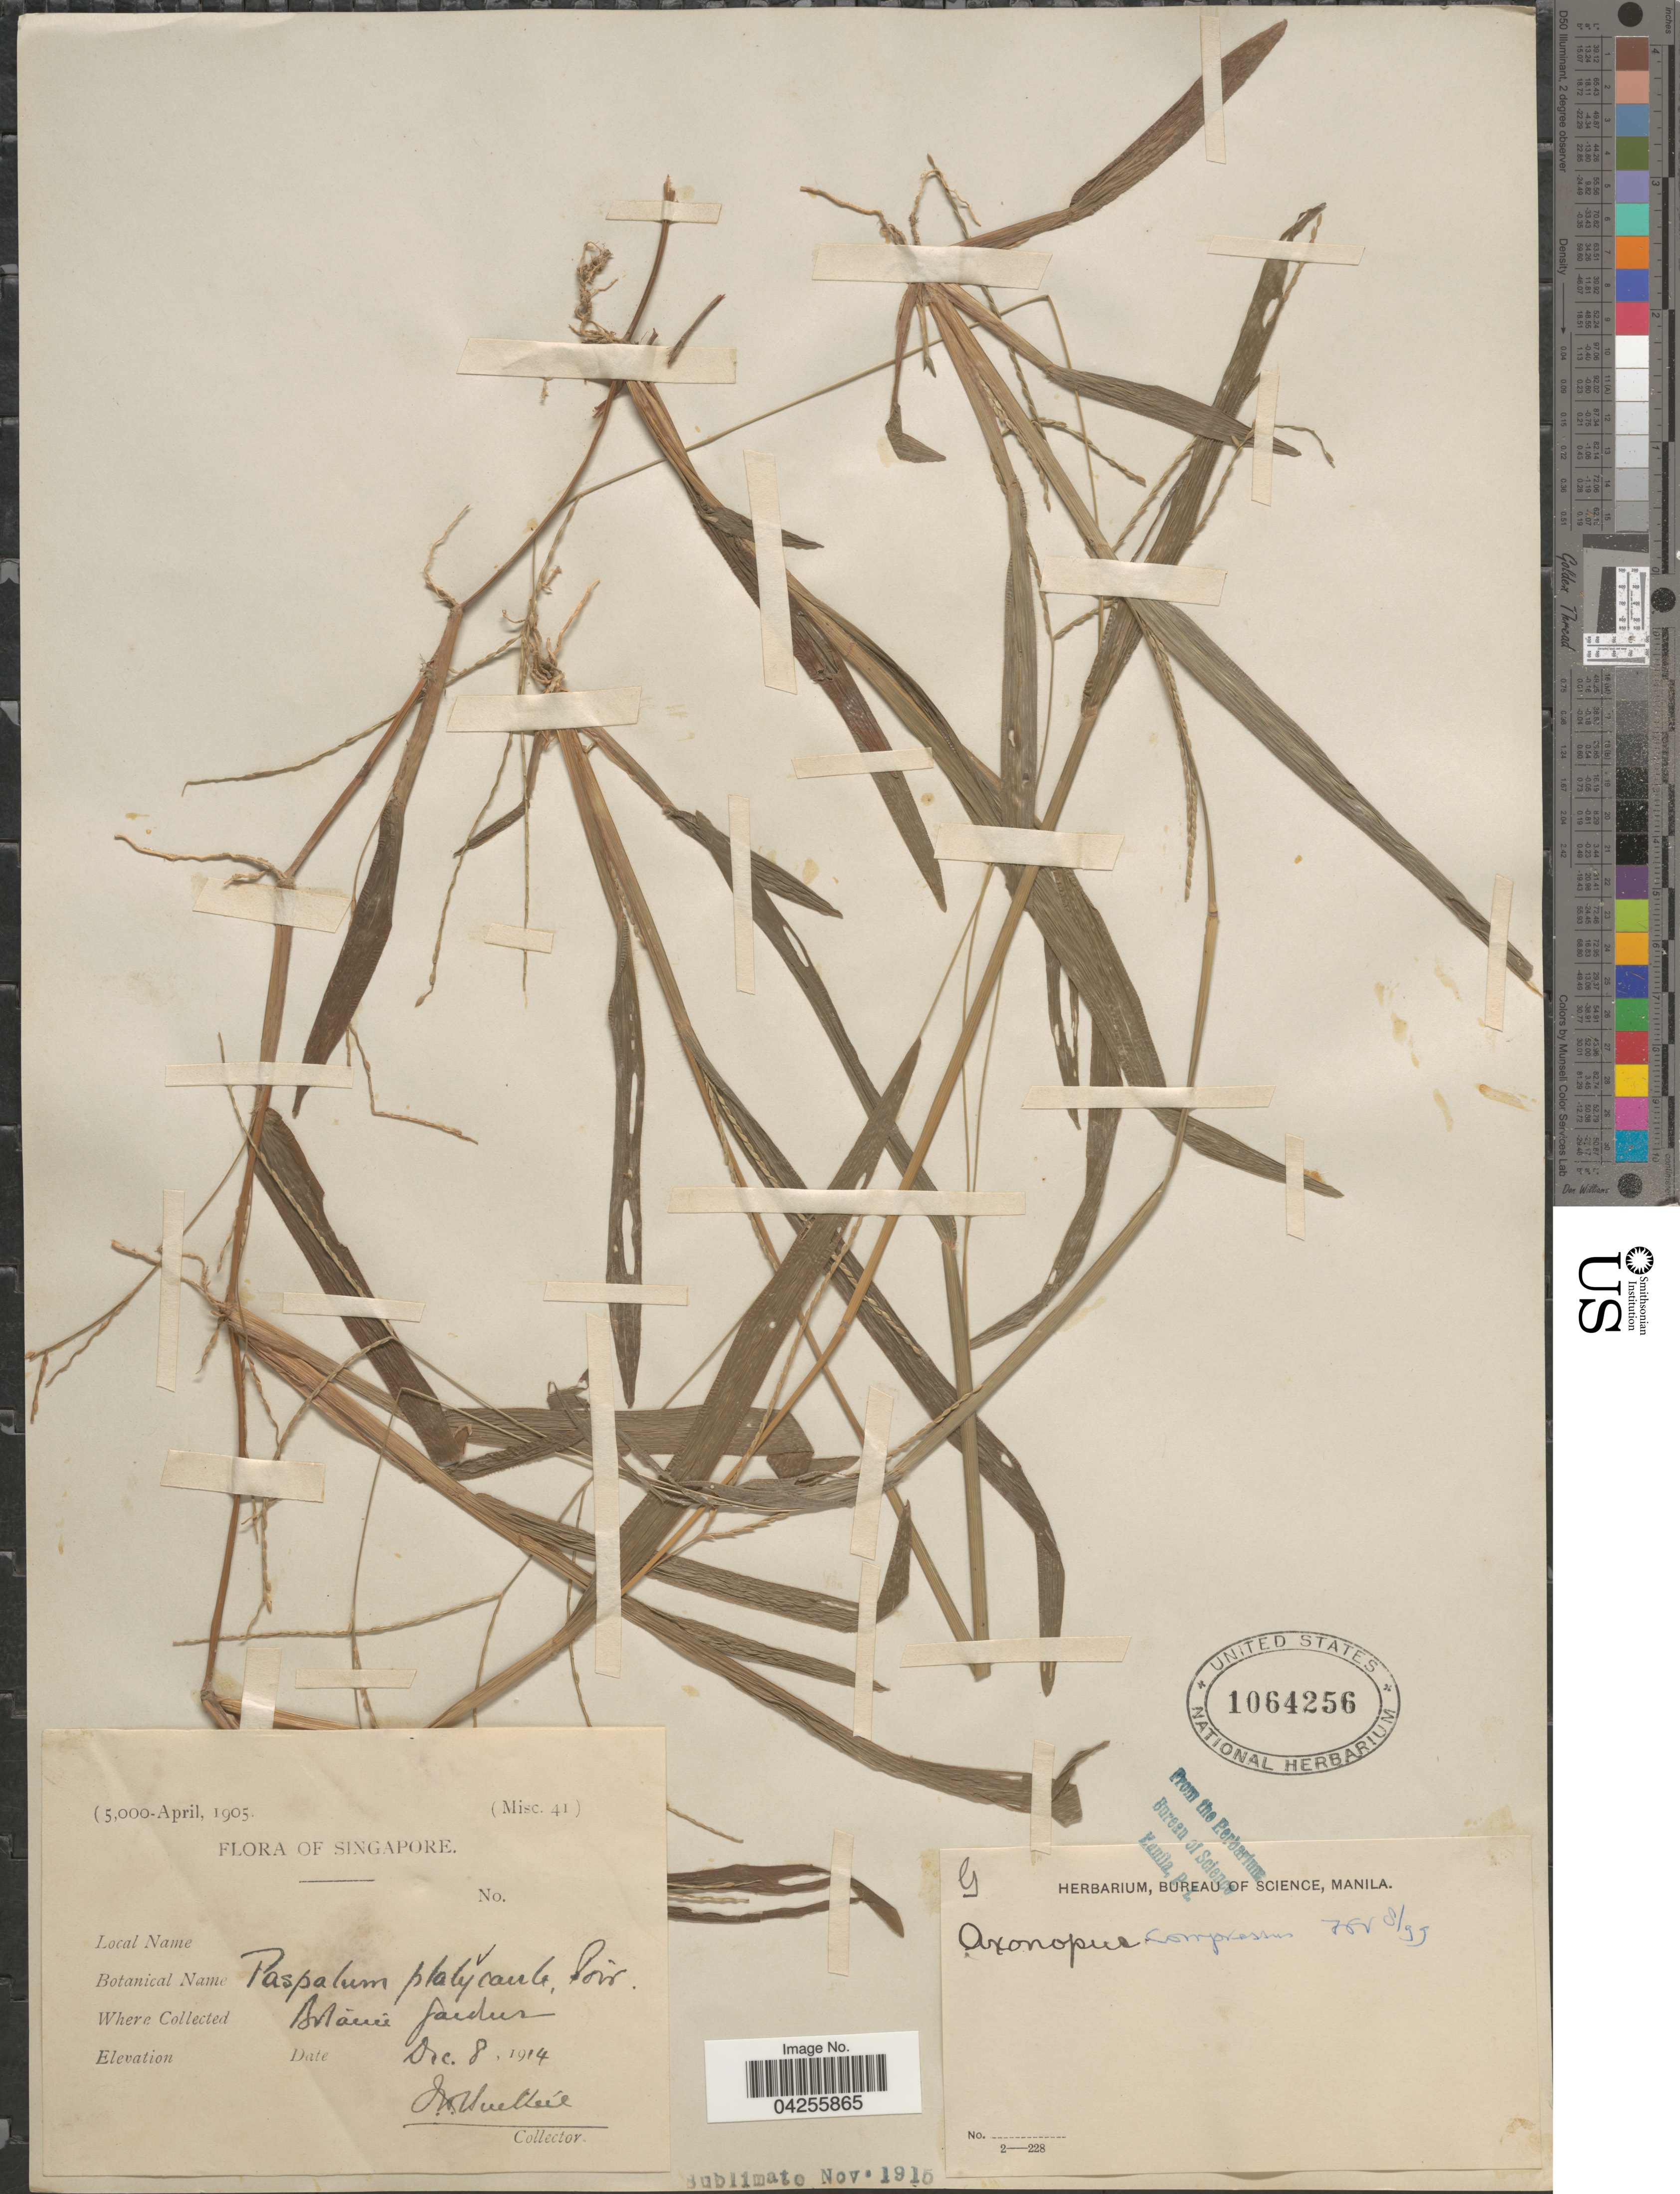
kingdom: Plantae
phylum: Tracheophyta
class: Liliopsida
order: Poales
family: Poaceae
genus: Axonopus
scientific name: Axonopus compressus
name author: (Sw.) P. Beauv.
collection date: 1914-12-08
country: Singapore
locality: Botanic gardens.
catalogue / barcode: US 1064256